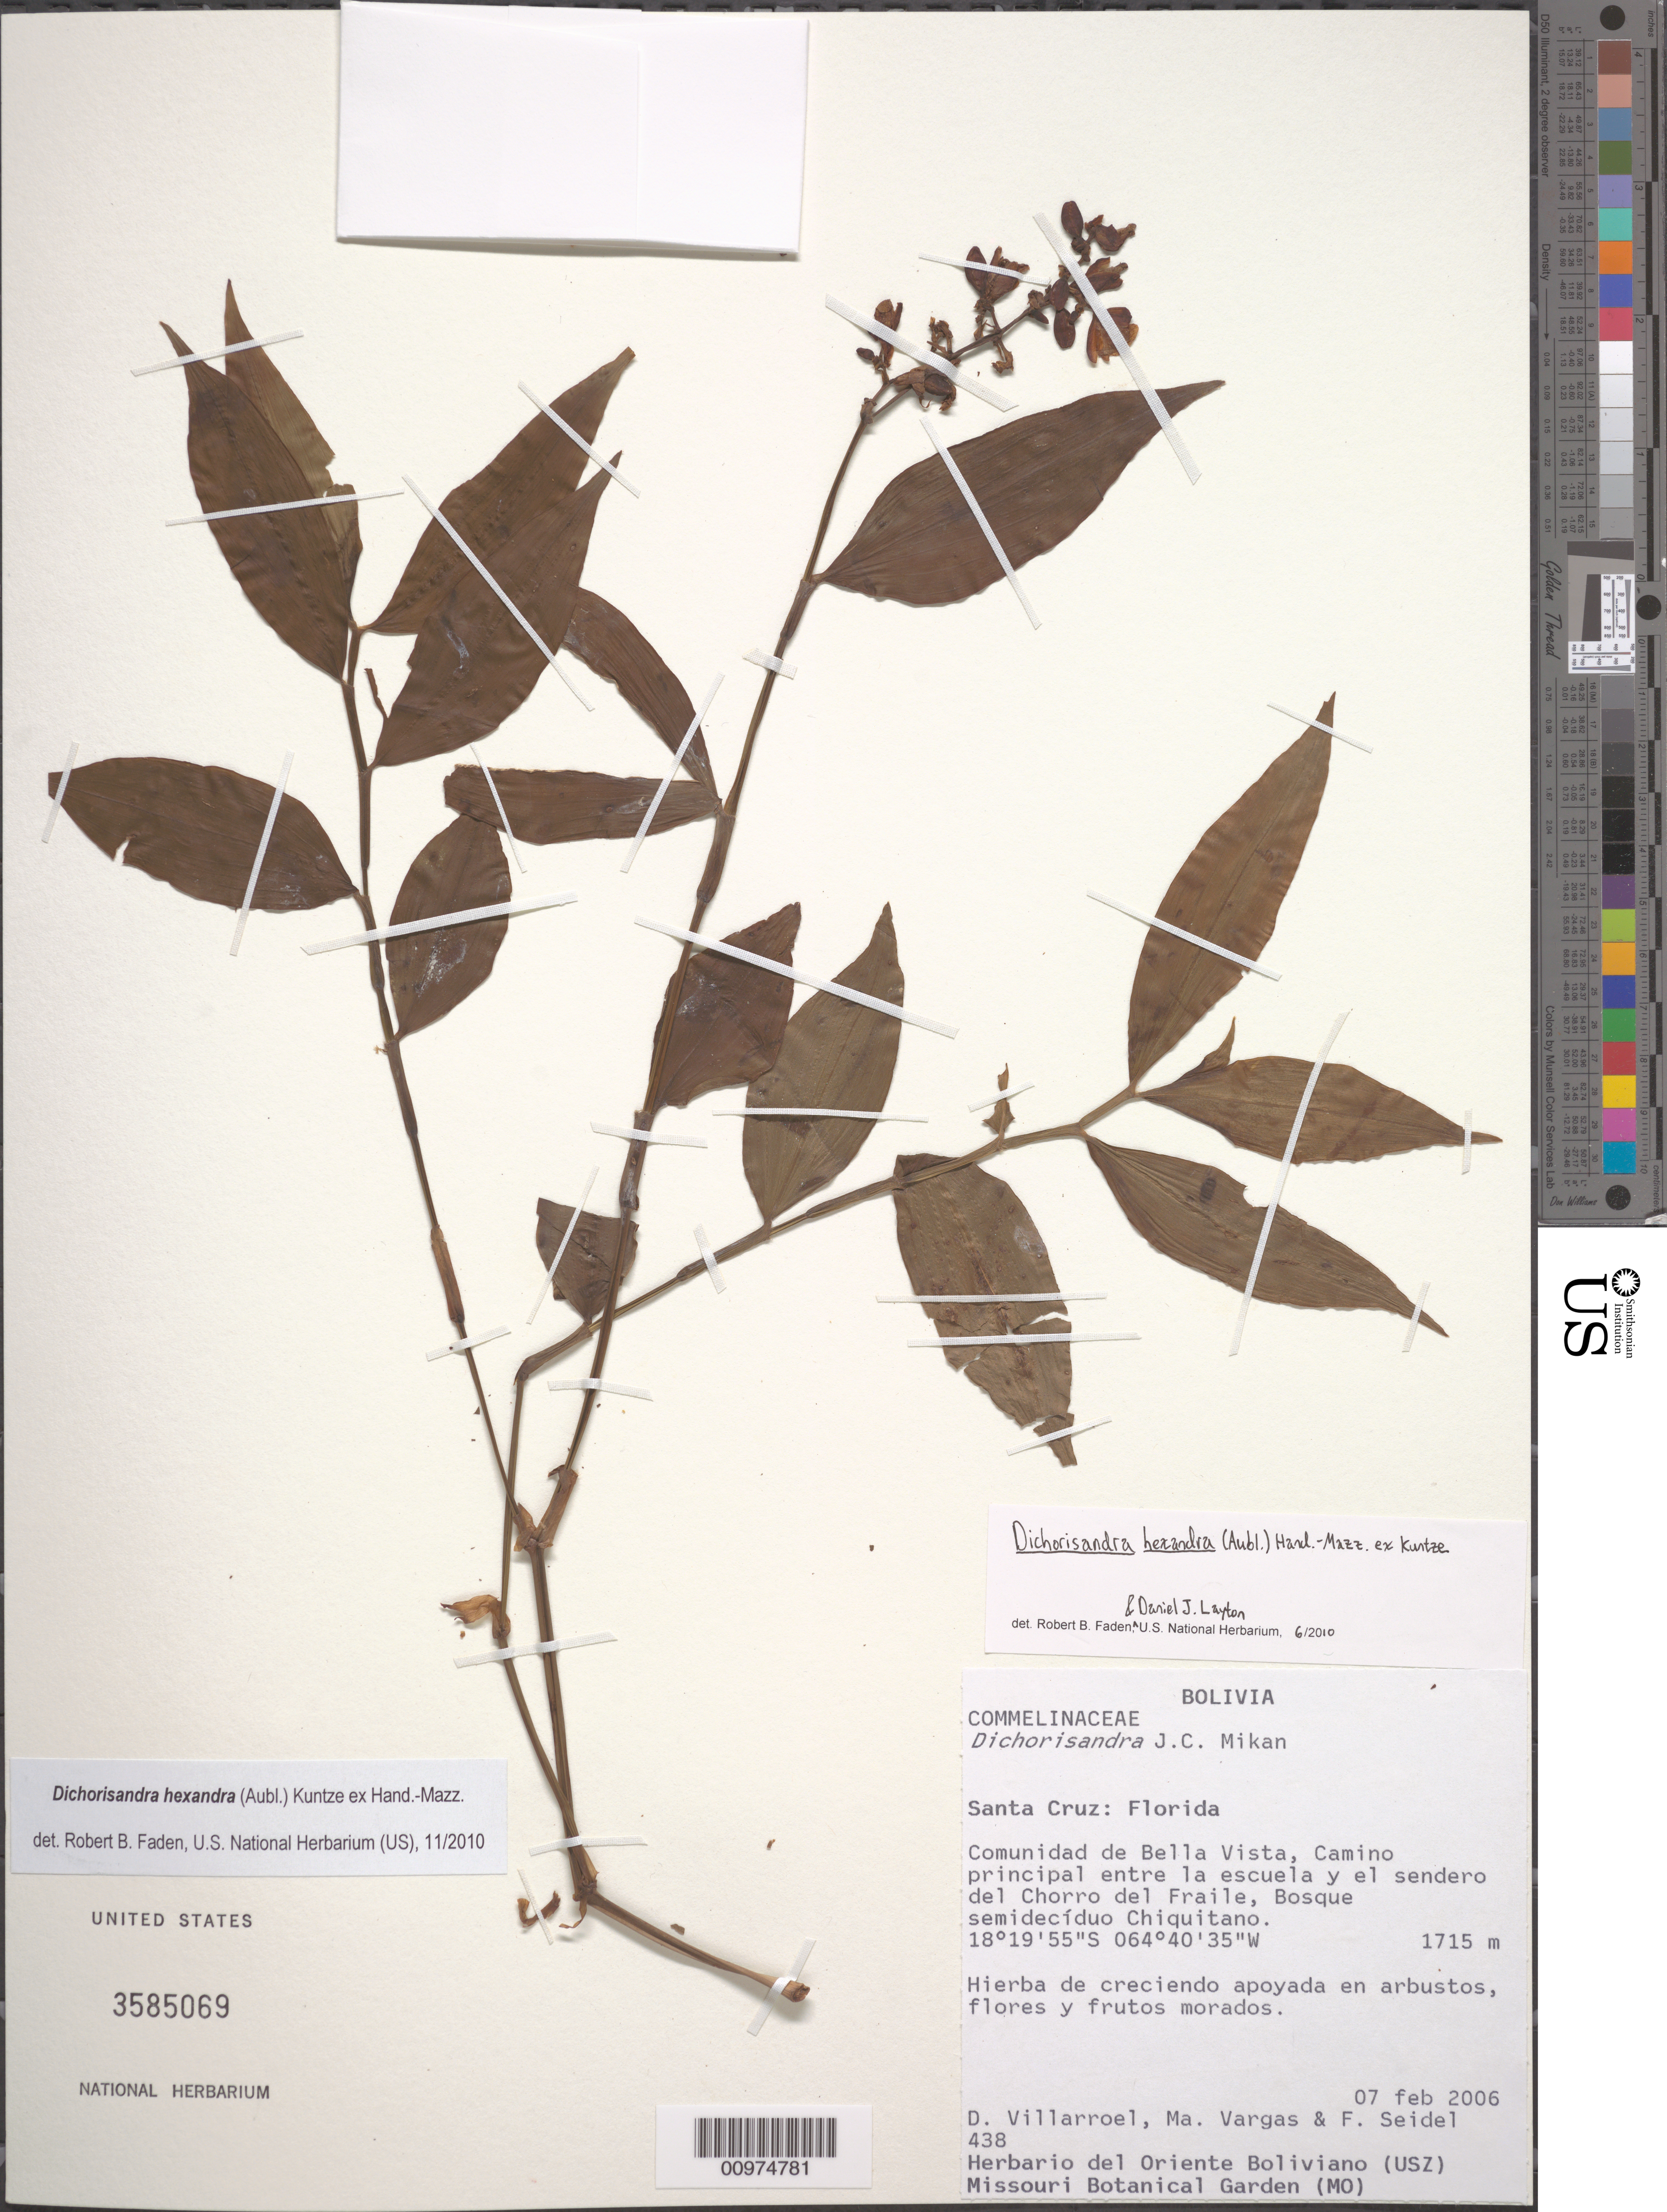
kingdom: Plantae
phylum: Tracheophyta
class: Liliopsida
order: Commelinales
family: Commelinaceae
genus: Dichorisandra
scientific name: Dichorisandra hexandra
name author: (Aubl.) Standl.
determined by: Faden, Robert B., (US), Smithsonian Institution - National Museum of Natural History (UNITED STATES)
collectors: D. Villarroel, M. Vargas & F. Seidel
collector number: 438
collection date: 2006-02-07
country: Bolivia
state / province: Santa Cruz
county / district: Florida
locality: Comunidad de Bella Vista, Camino principal entre la escuela y el sendero del Chorro del Fraile, Bosque semidecíduo Chiquitano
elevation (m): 1715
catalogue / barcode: US 3585069